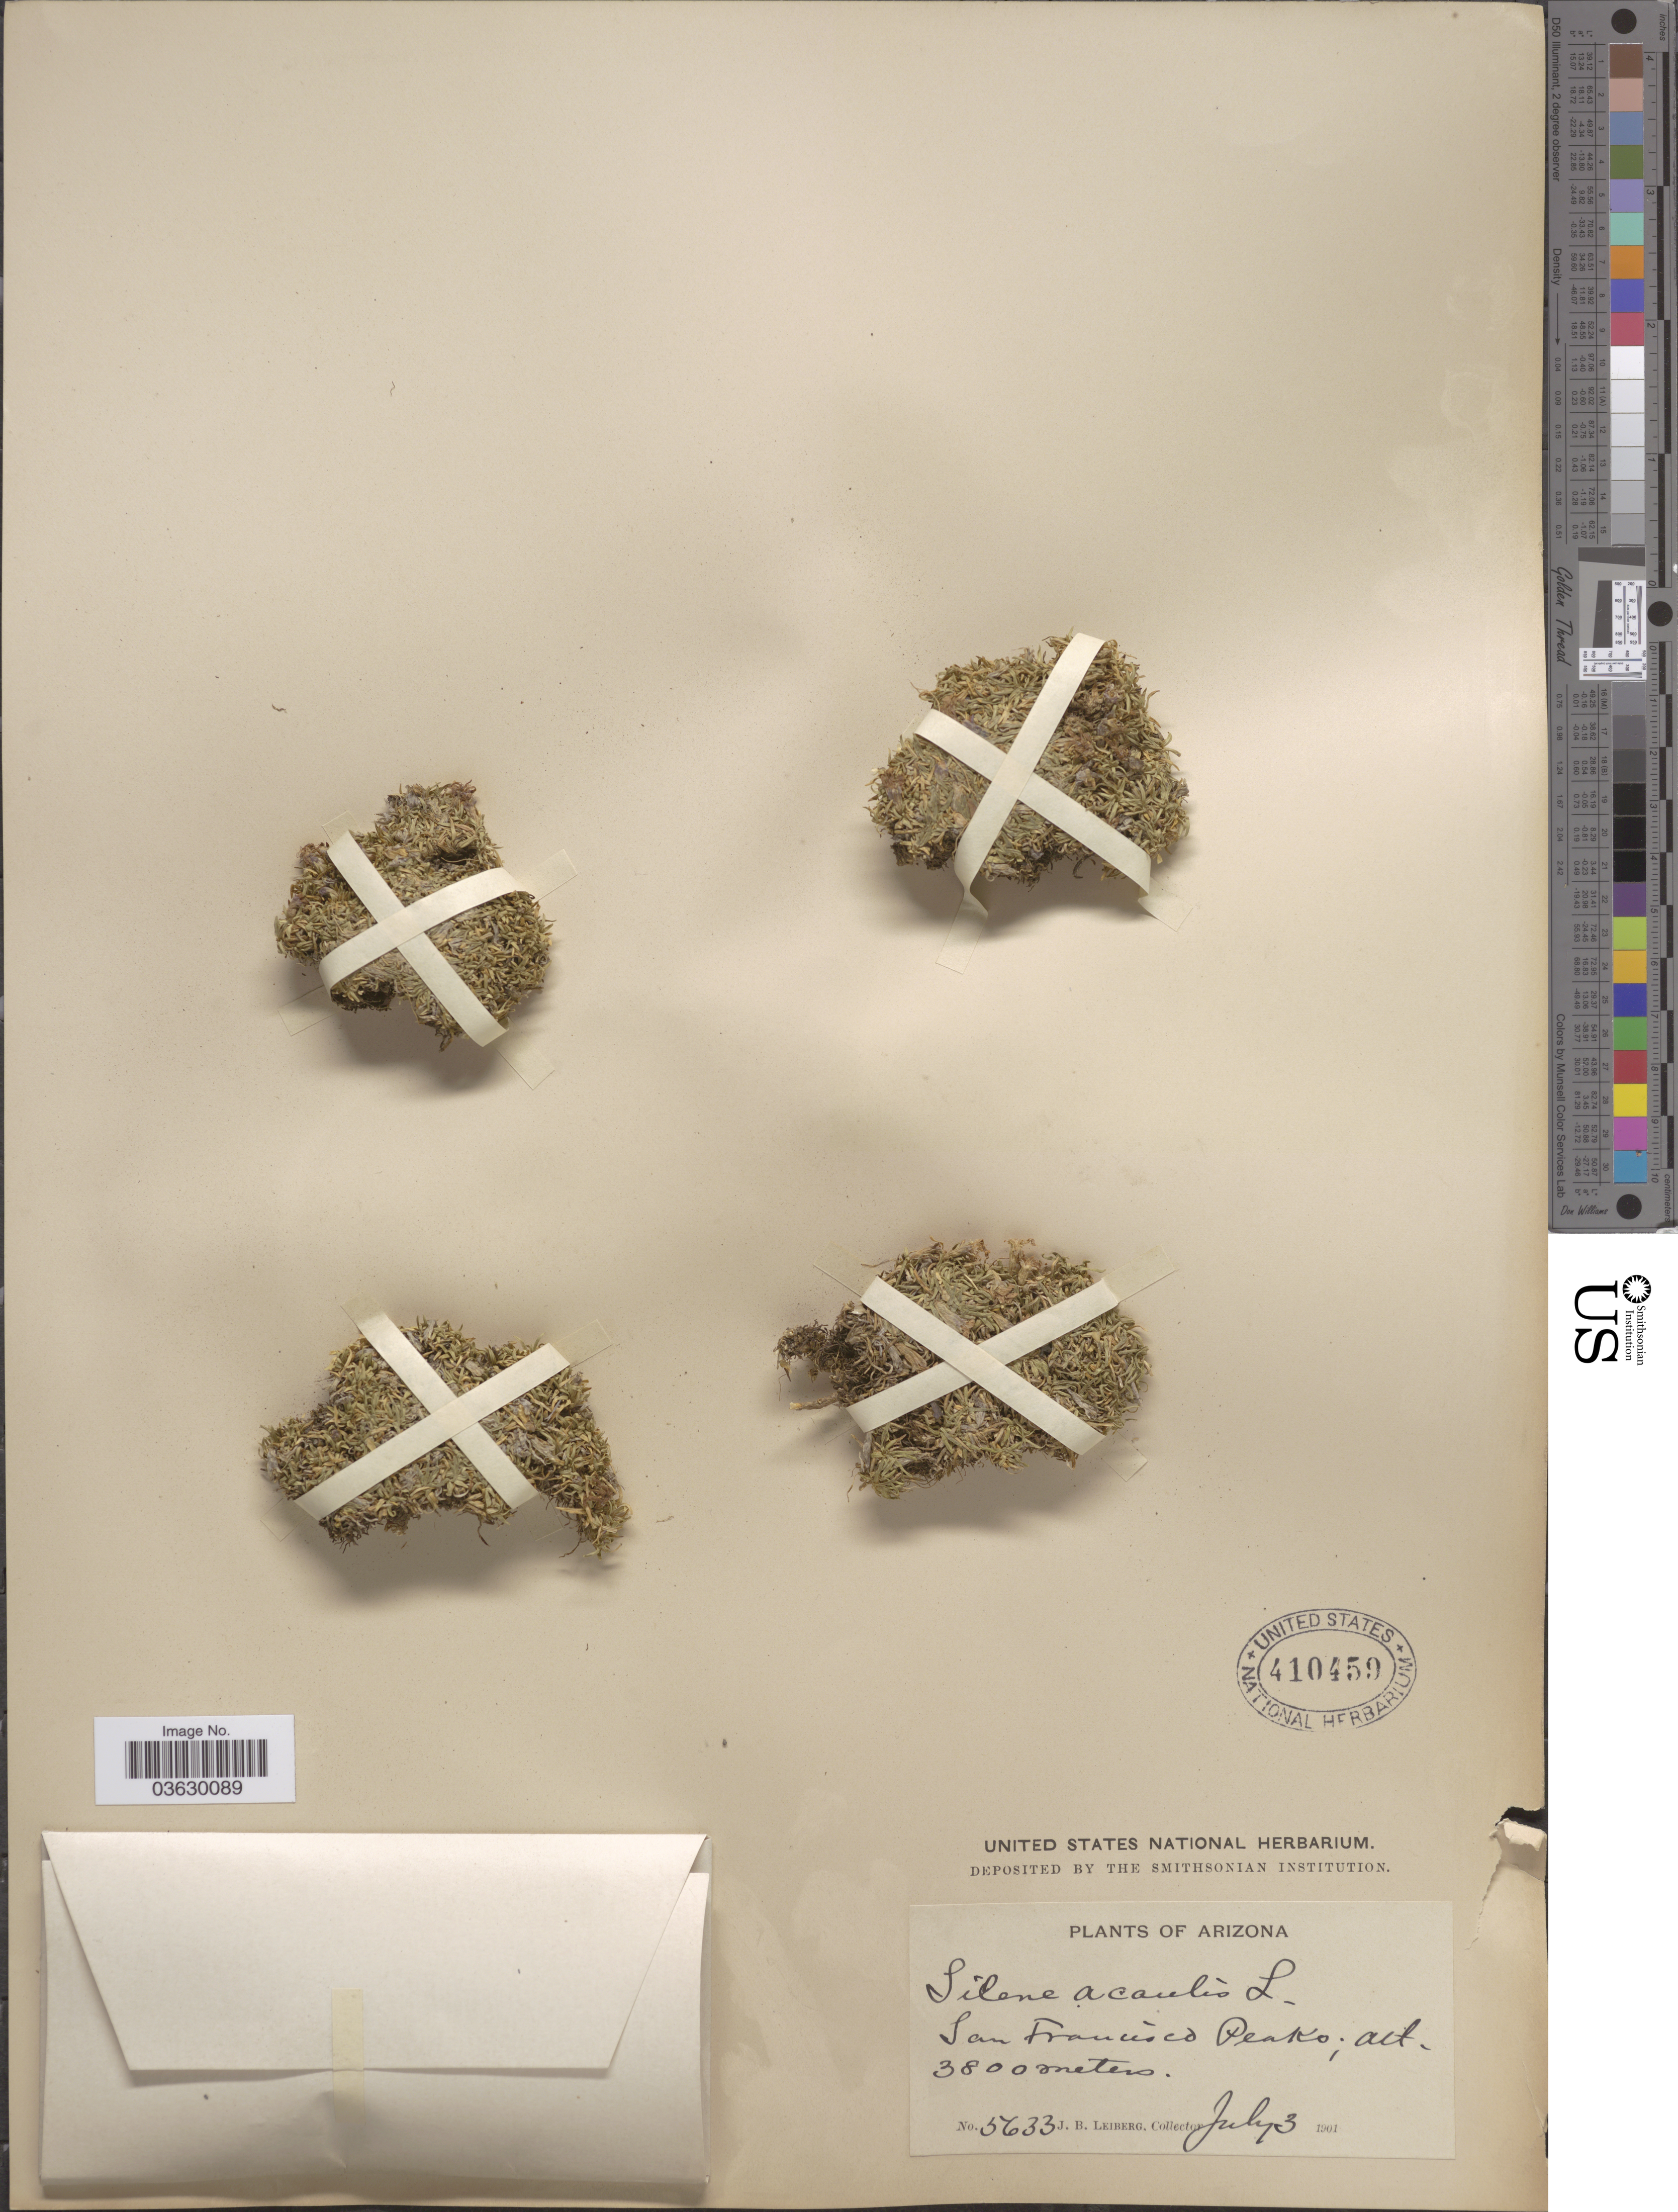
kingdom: Plantae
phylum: Tracheophyta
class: Magnoliopsida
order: Caryophyllales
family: Caryophyllaceae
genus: Silene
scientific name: Silene acaulis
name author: (L.) Jacq.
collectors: J. B. Leiberg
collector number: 5633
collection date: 1901-07-03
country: United States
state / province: Arizona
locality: San Francisco Peaks.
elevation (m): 3800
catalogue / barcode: US 410459